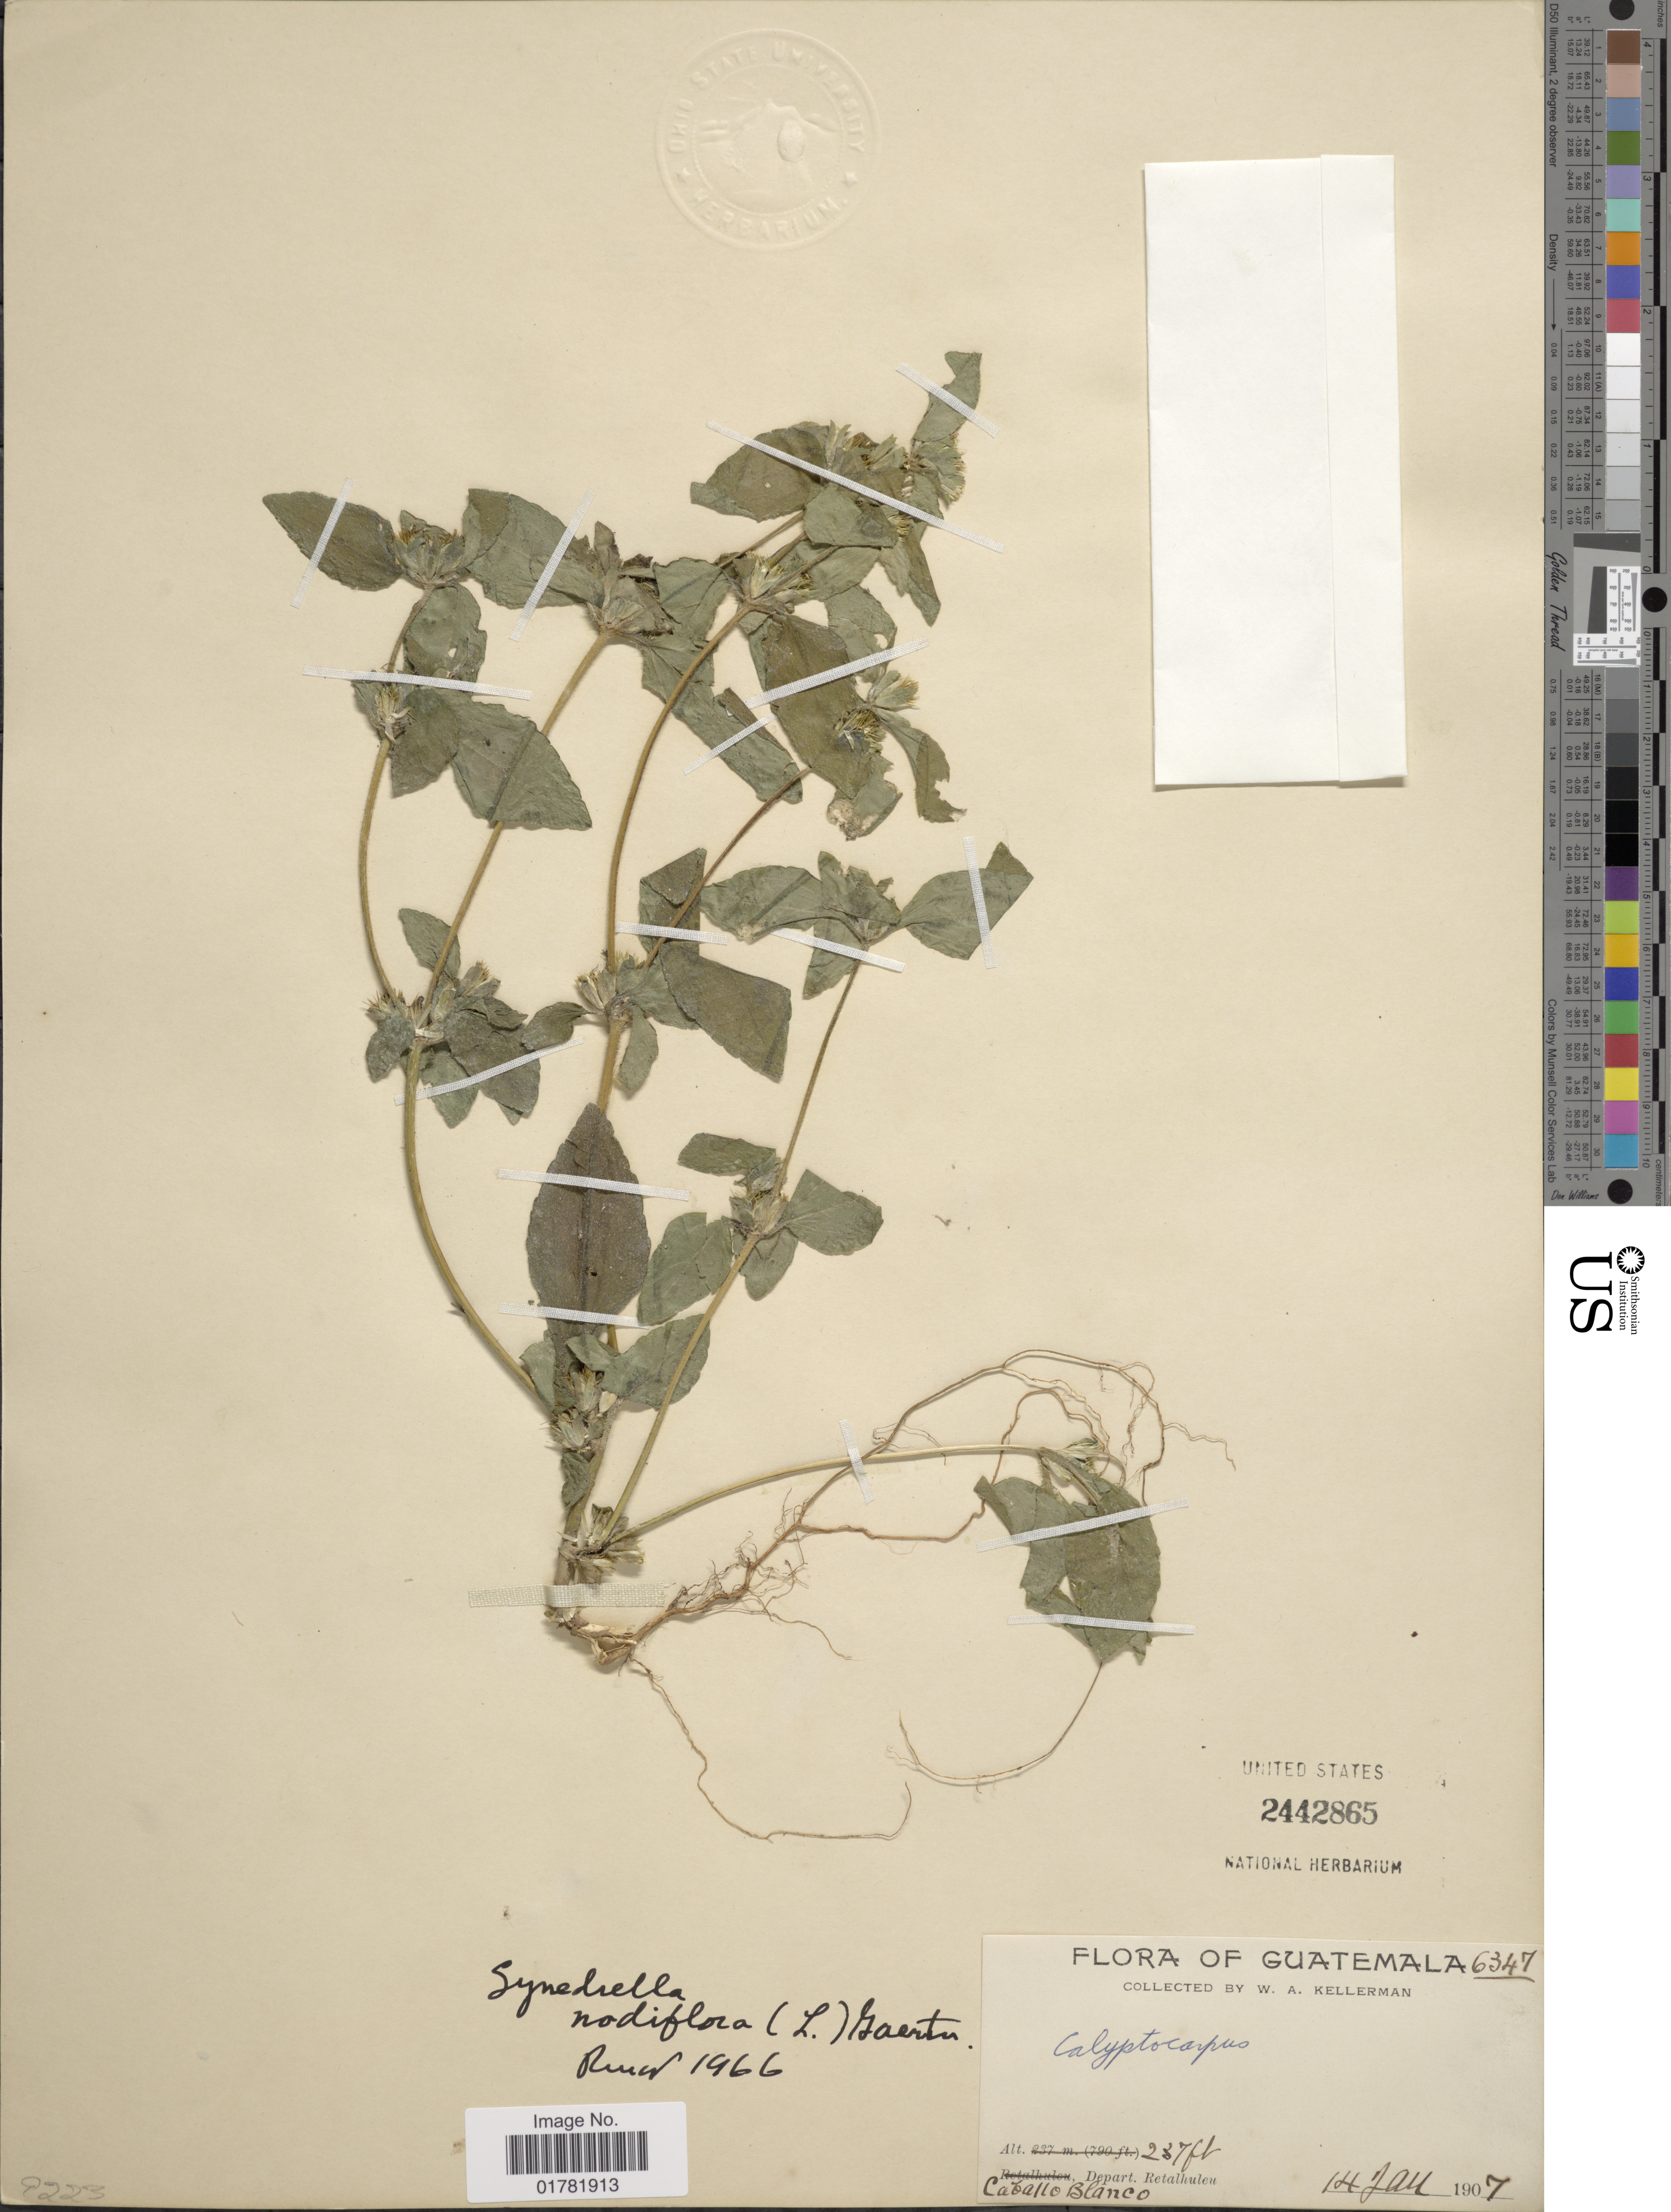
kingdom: Plantae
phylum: Tracheophyta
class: Magnoliopsida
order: Asterales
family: Asteraceae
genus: Synedrella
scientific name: Synedrella nodiflora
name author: (L.) Gaertn.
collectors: W. Kellerman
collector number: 6347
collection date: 1907-01-14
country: Guatemala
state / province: Retalhuleu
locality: Caballo Blanco, Depart. Retalhuleu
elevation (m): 72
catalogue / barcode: US 2442865